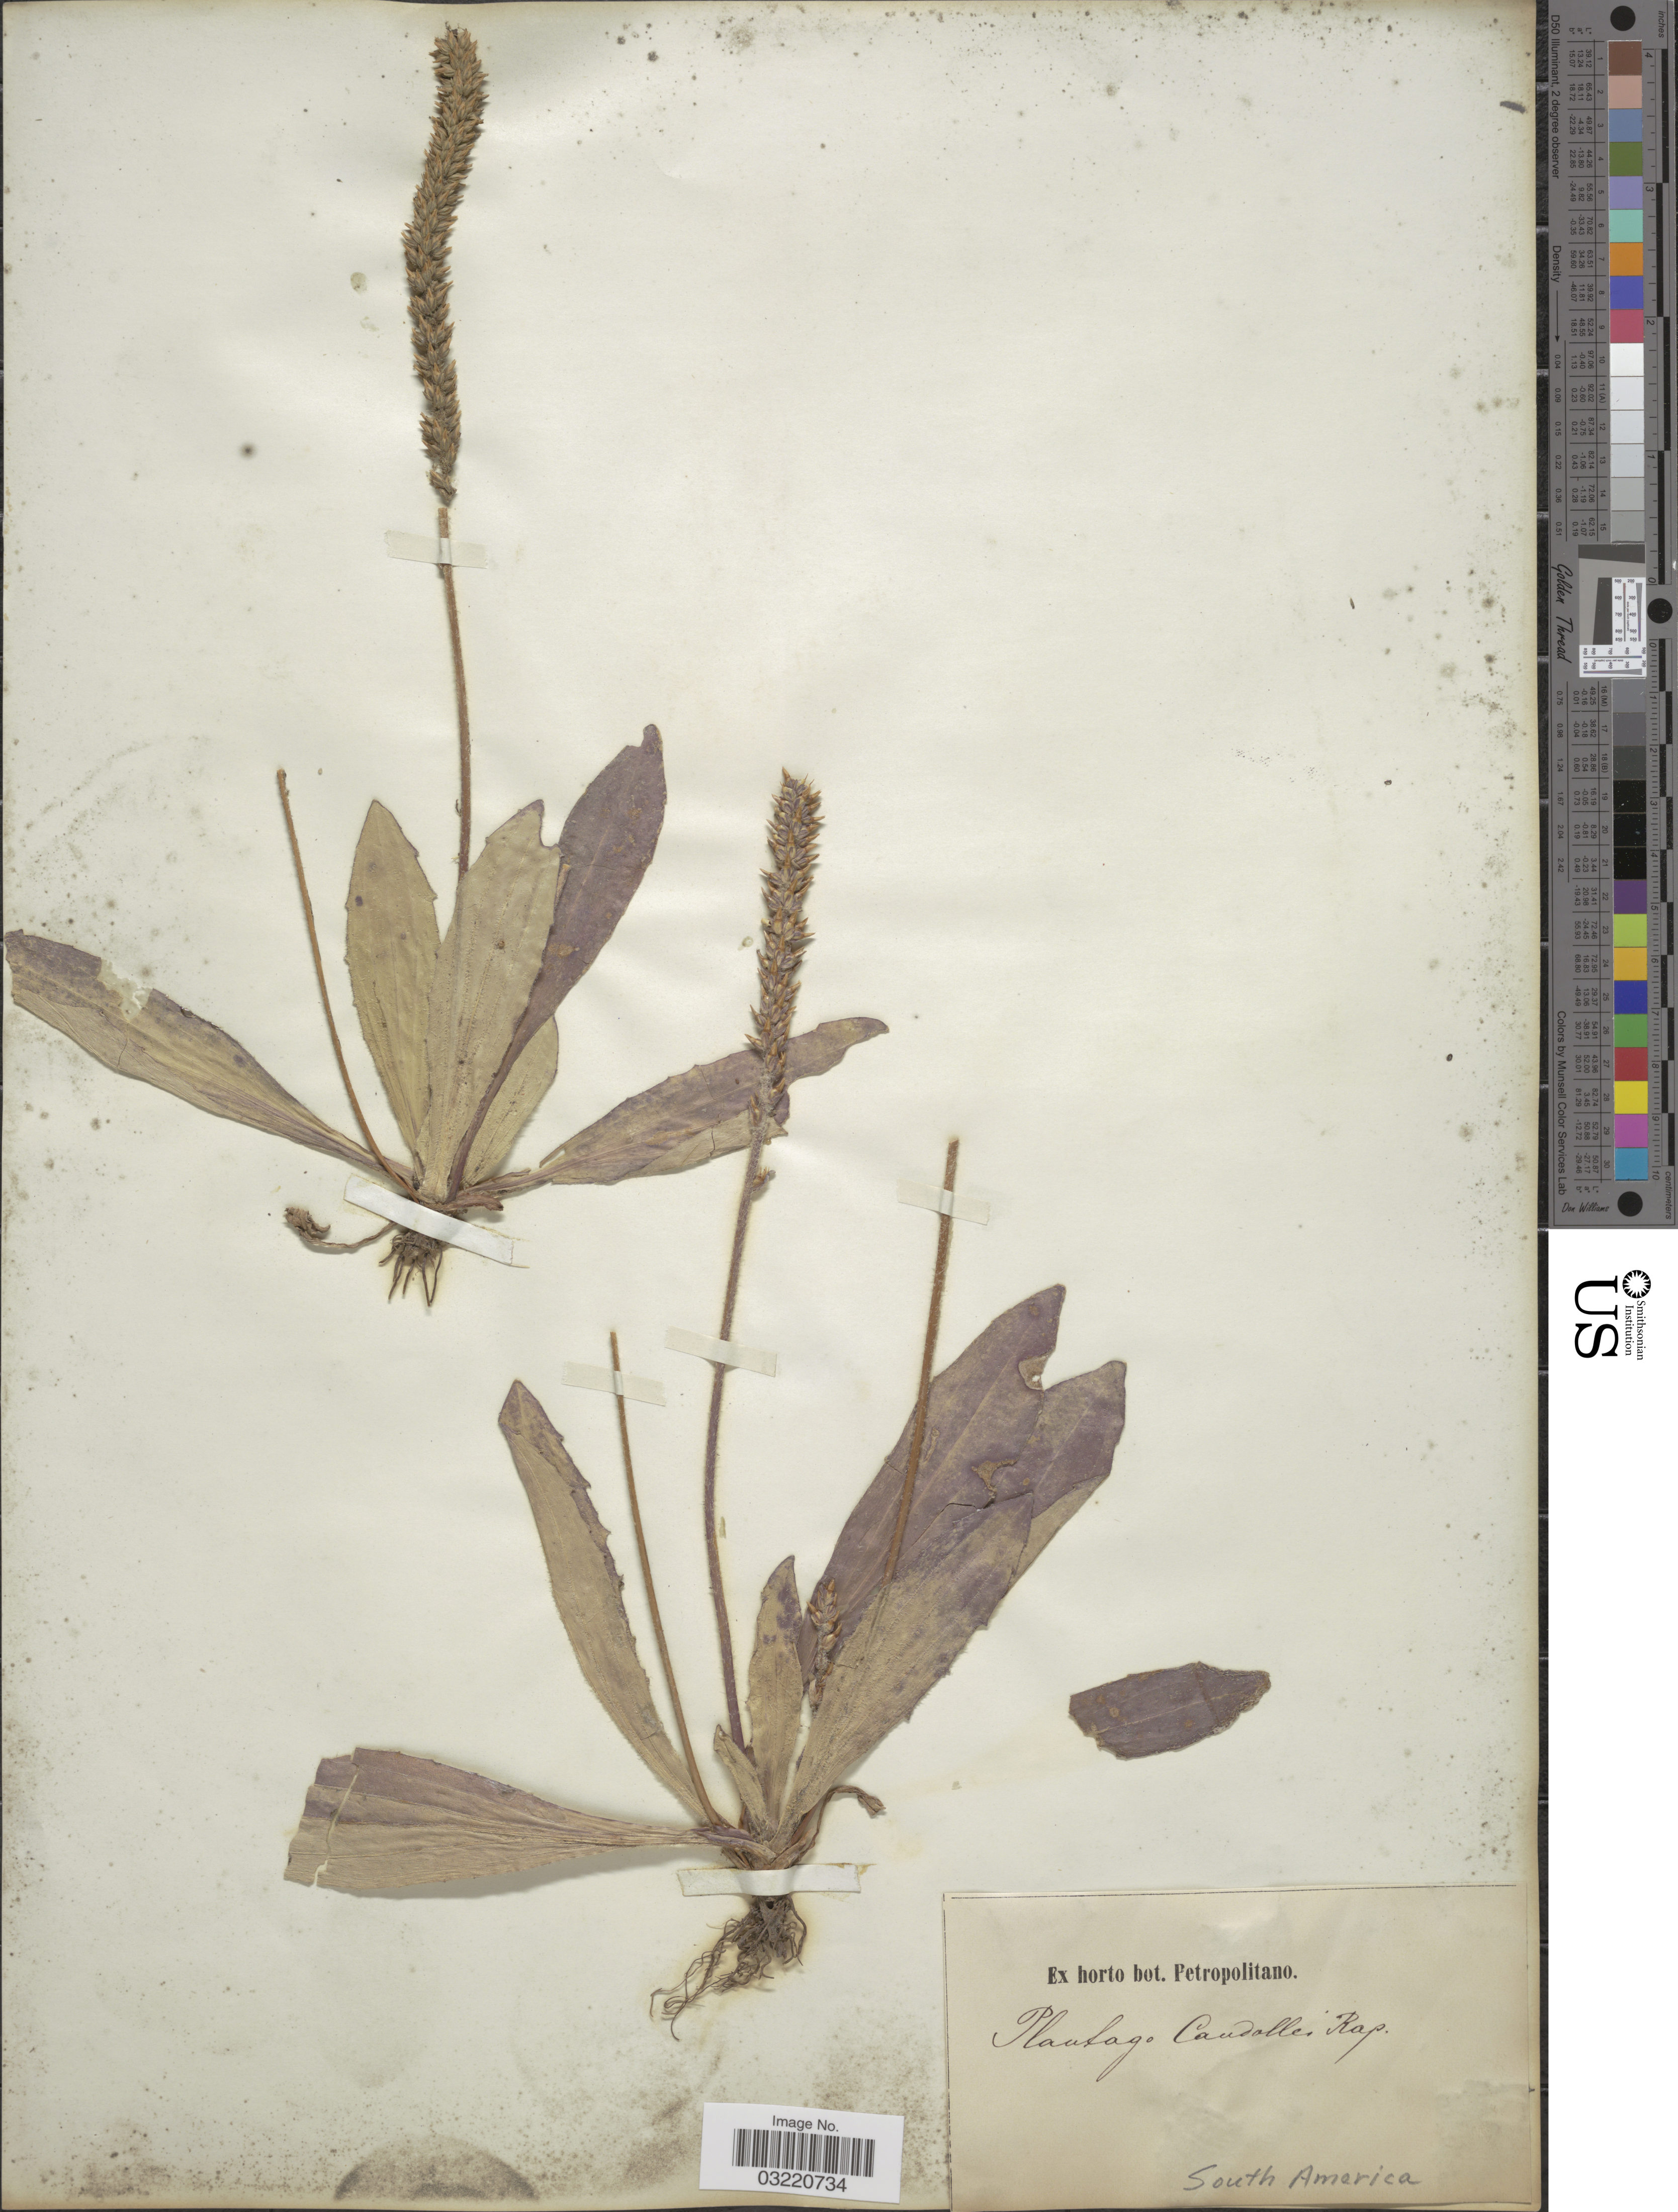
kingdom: Plantae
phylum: Tracheophyta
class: Magnoliopsida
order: Lamiales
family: Plantaginaceae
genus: Plantago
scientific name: Plantago candollei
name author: Raf.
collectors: ex Horto Bot. Petropolitano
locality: South America.